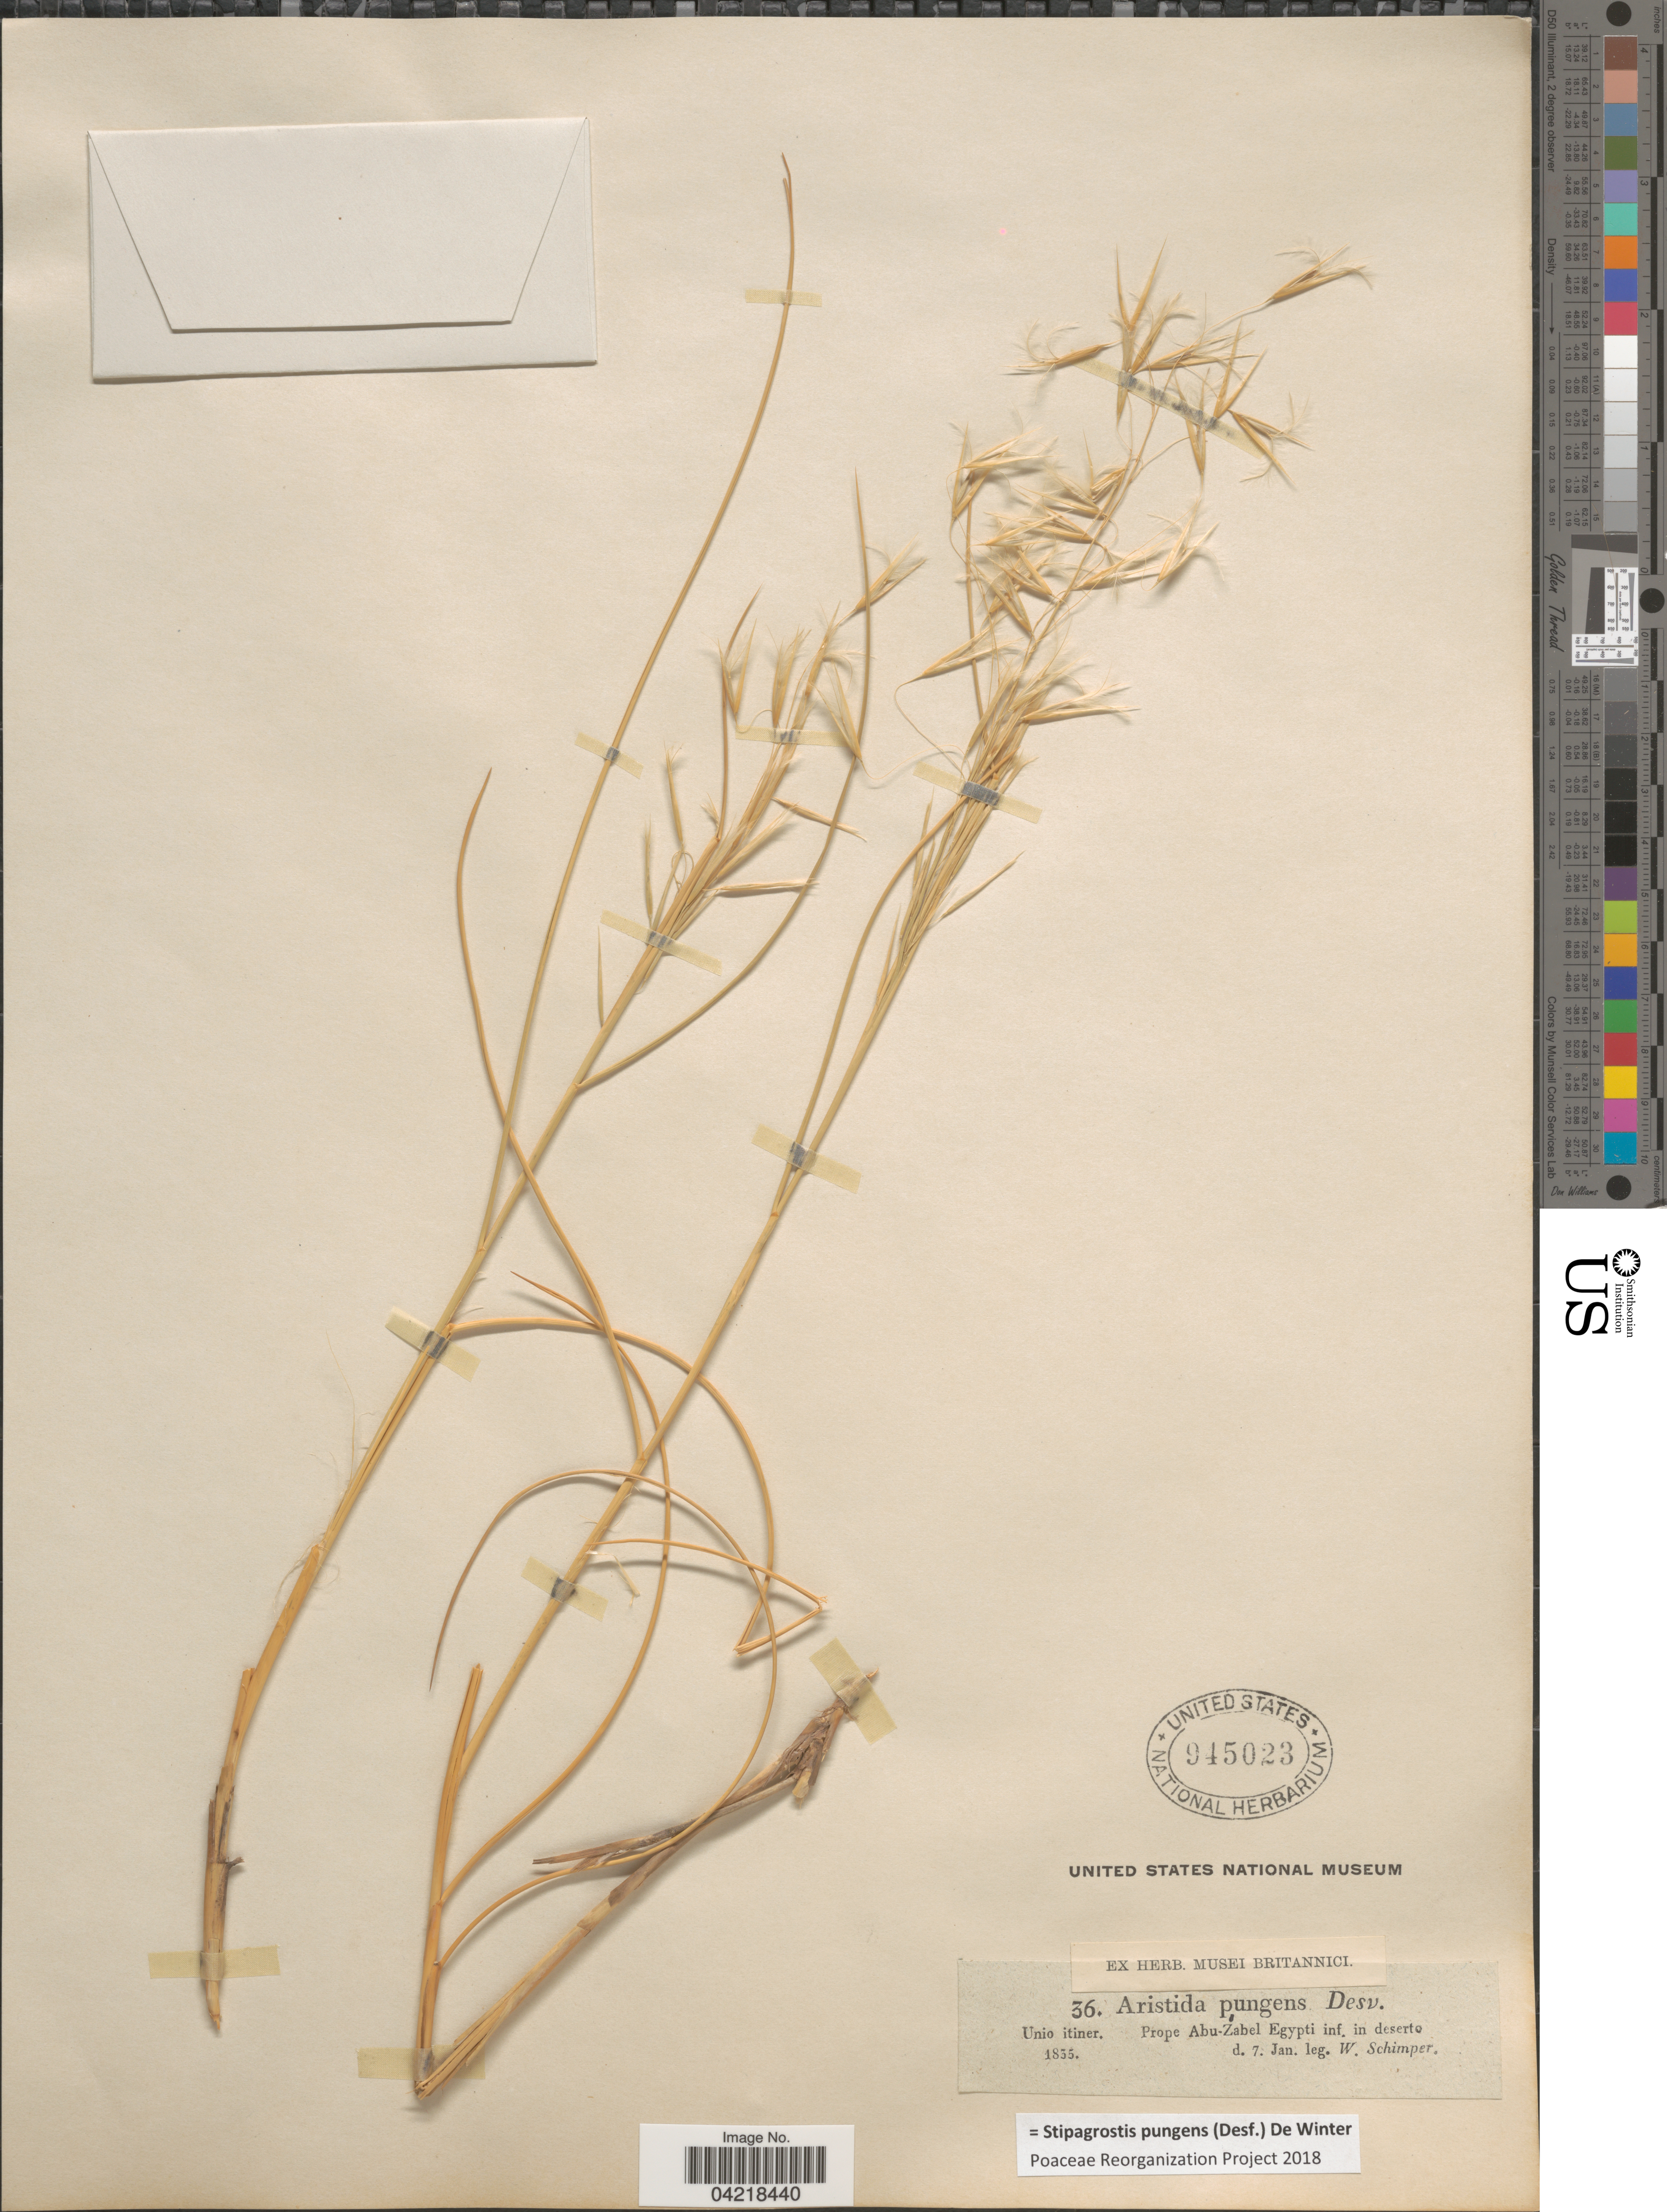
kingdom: Plantae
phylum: Tracheophyta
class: Liliopsida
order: Poales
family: Poaceae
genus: Stipagrostis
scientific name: Stipagrostis pungens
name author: (Desf.) De Winter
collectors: W. Schimper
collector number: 36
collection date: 1835-01-07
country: Egypt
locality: Unio itiner. Prope Abu-Zabel Egypti inf in deserto.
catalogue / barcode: US 945023